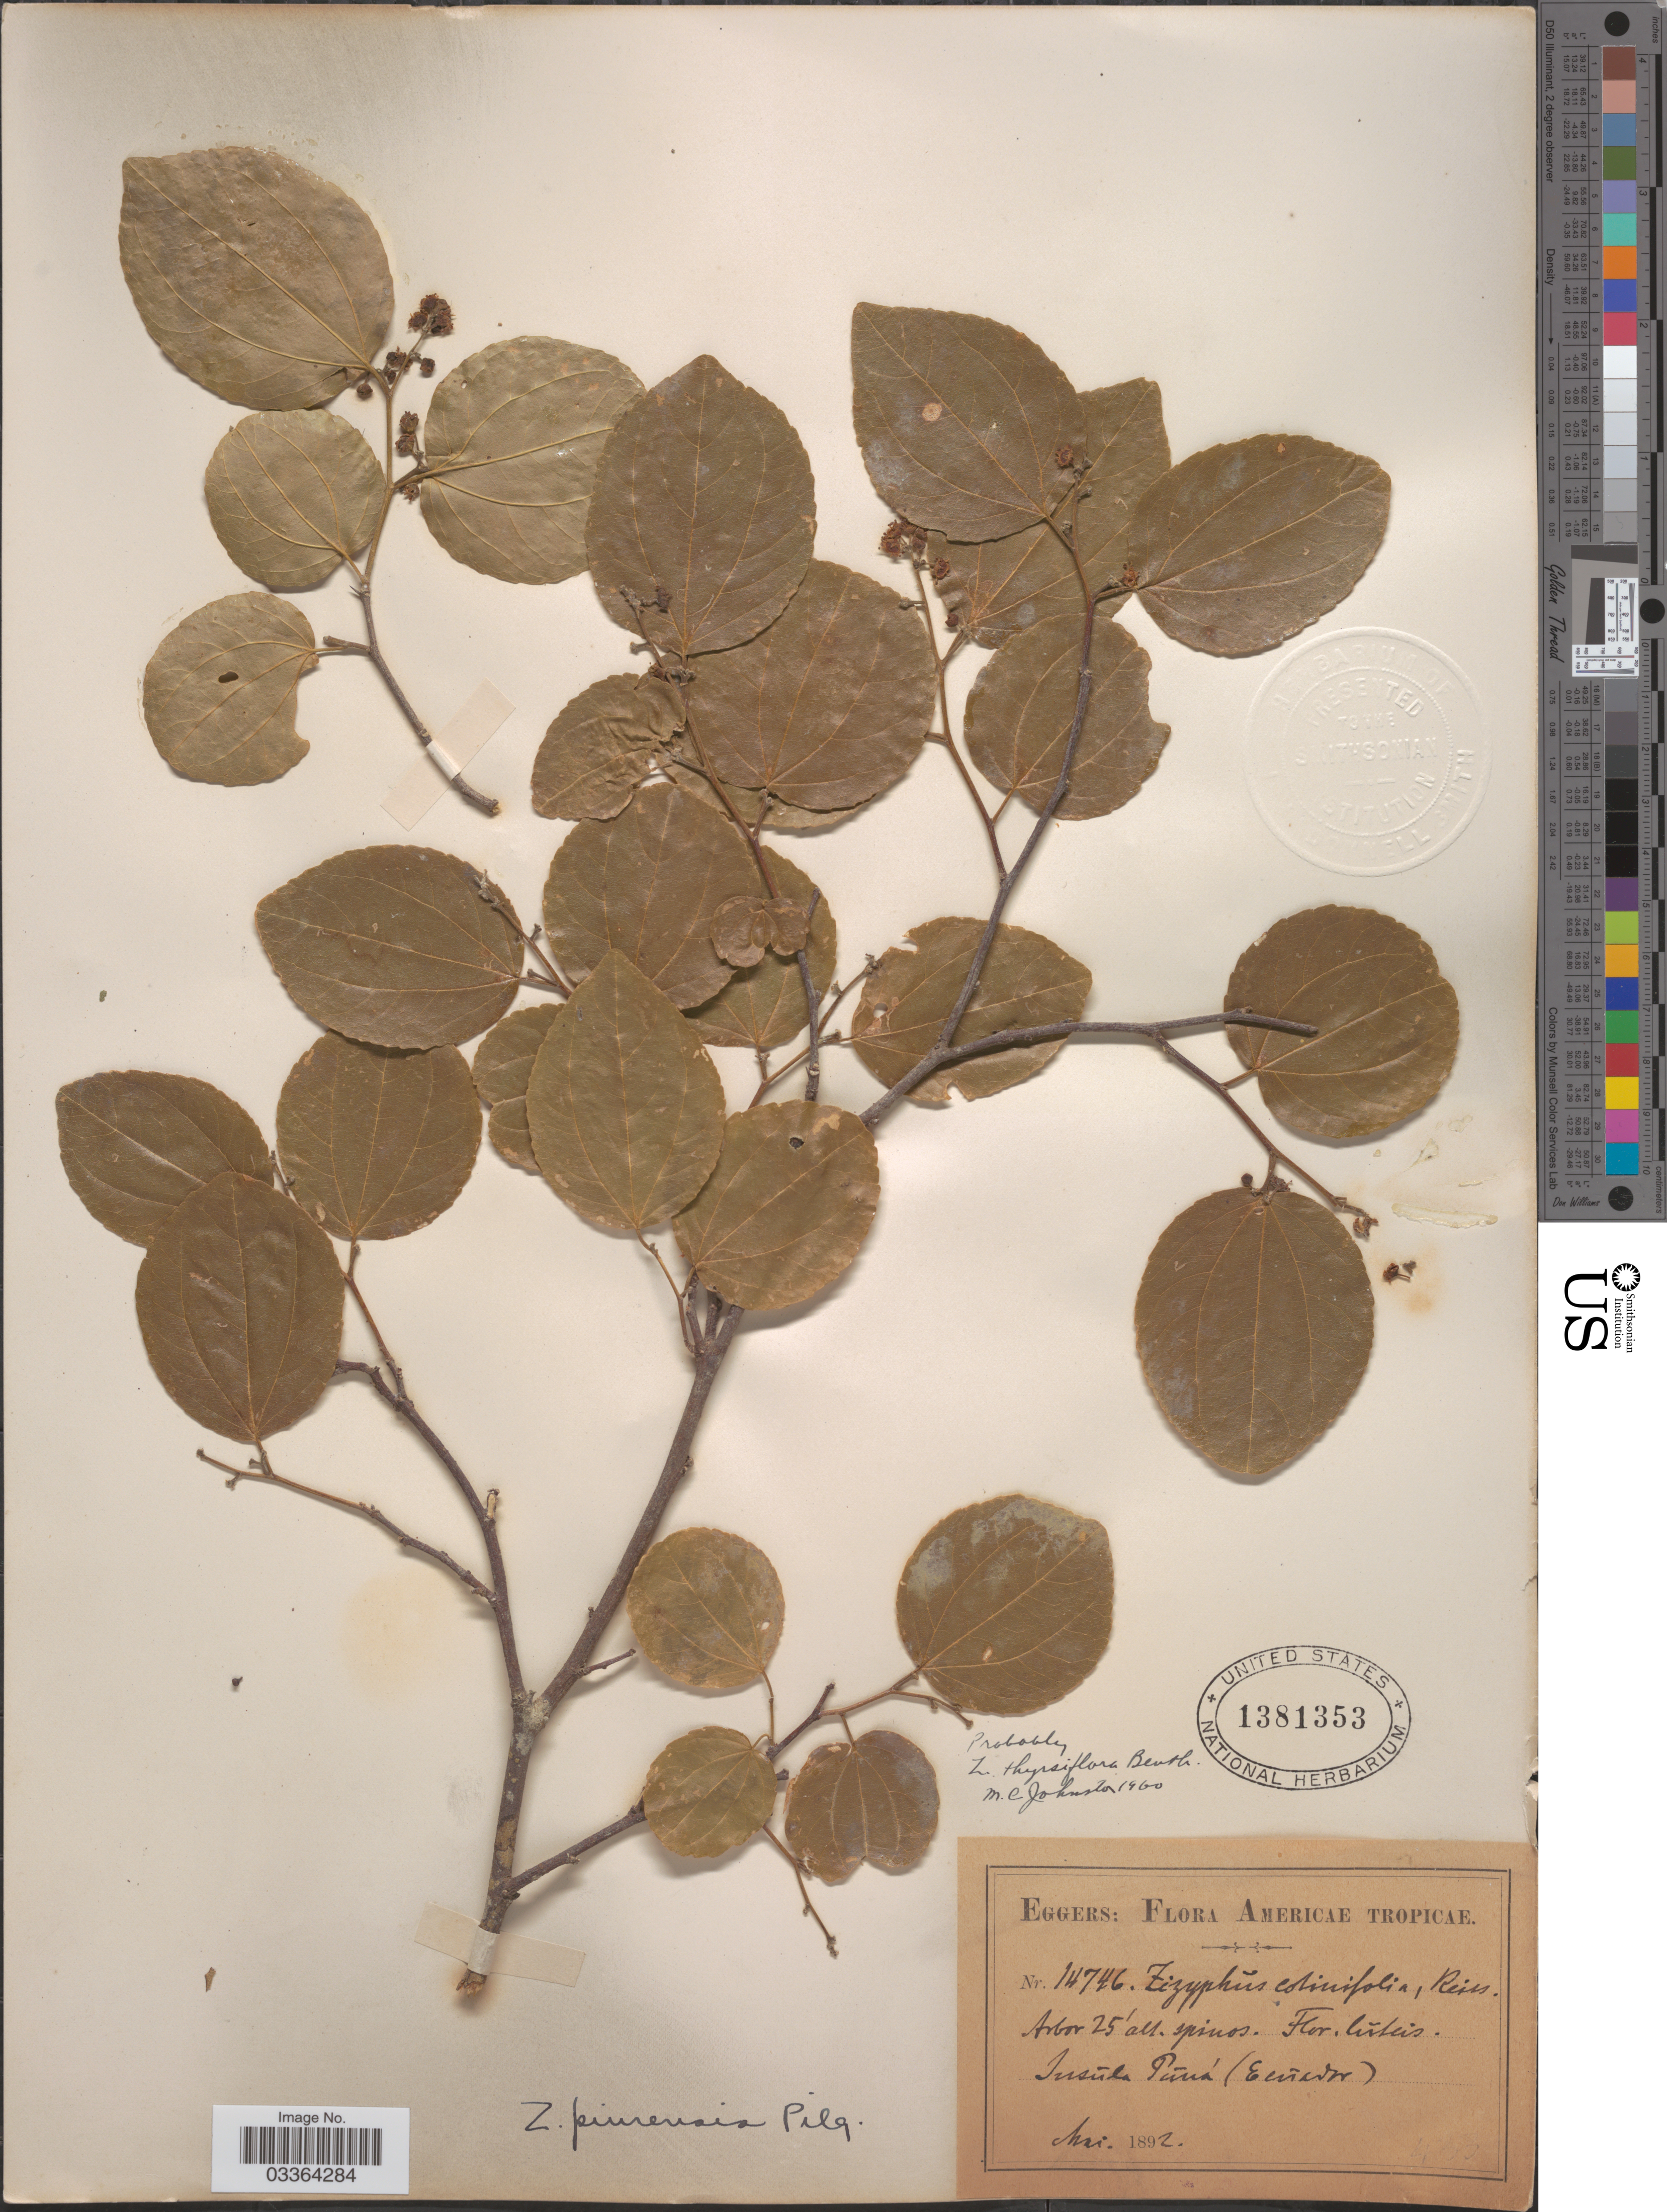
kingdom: Plantae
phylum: Tracheophyta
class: Magnoliopsida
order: Rosales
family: Rhamnaceae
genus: Sarcomphalus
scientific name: Sarcomphalus thyrsiflorus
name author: (Benth.) Hauenschild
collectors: -. Eggers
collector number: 14746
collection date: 1892-05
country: Ecuador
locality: Americae Tropicae, Insüla Püná.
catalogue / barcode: US 1381353